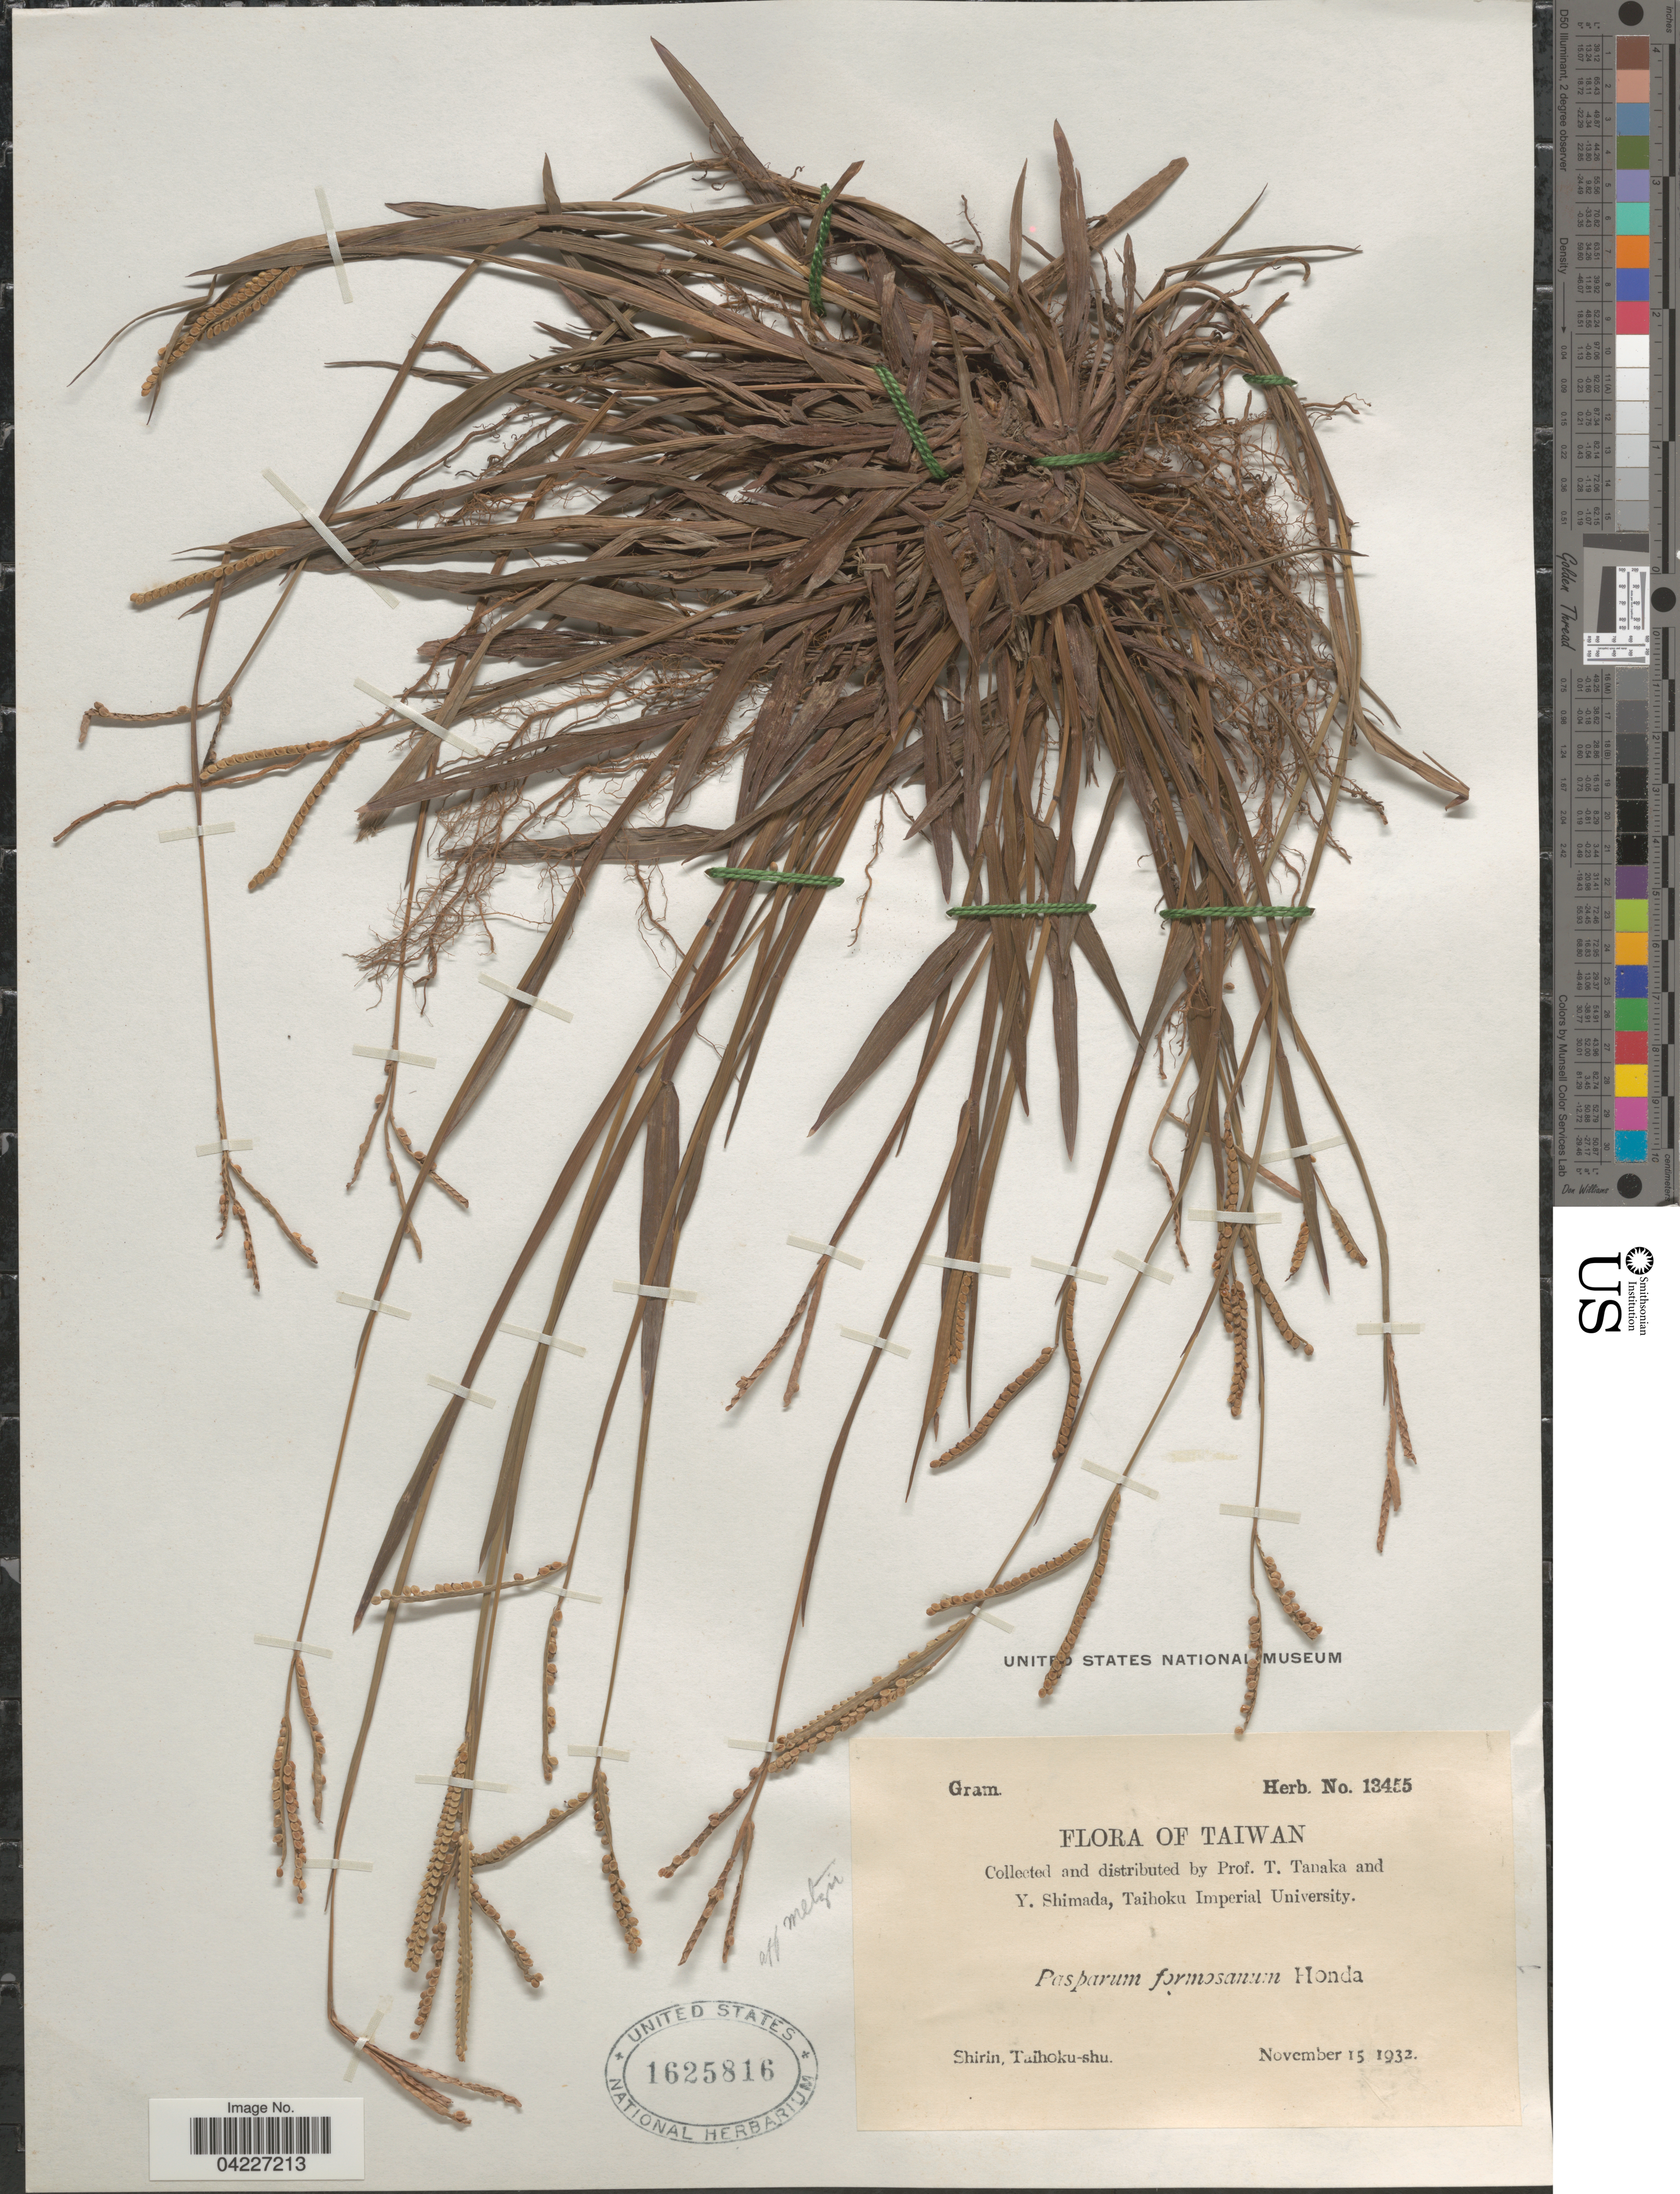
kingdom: Plantae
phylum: Tracheophyta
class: Liliopsida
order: Poales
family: Poaceae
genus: Paspalum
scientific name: Paspalum hirsutum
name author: Retz.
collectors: T. Tanaka & Y. Shimada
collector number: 13455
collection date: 1932-11-15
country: Taiwan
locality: Shirin, Taihoku-shu.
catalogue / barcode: US 1625816